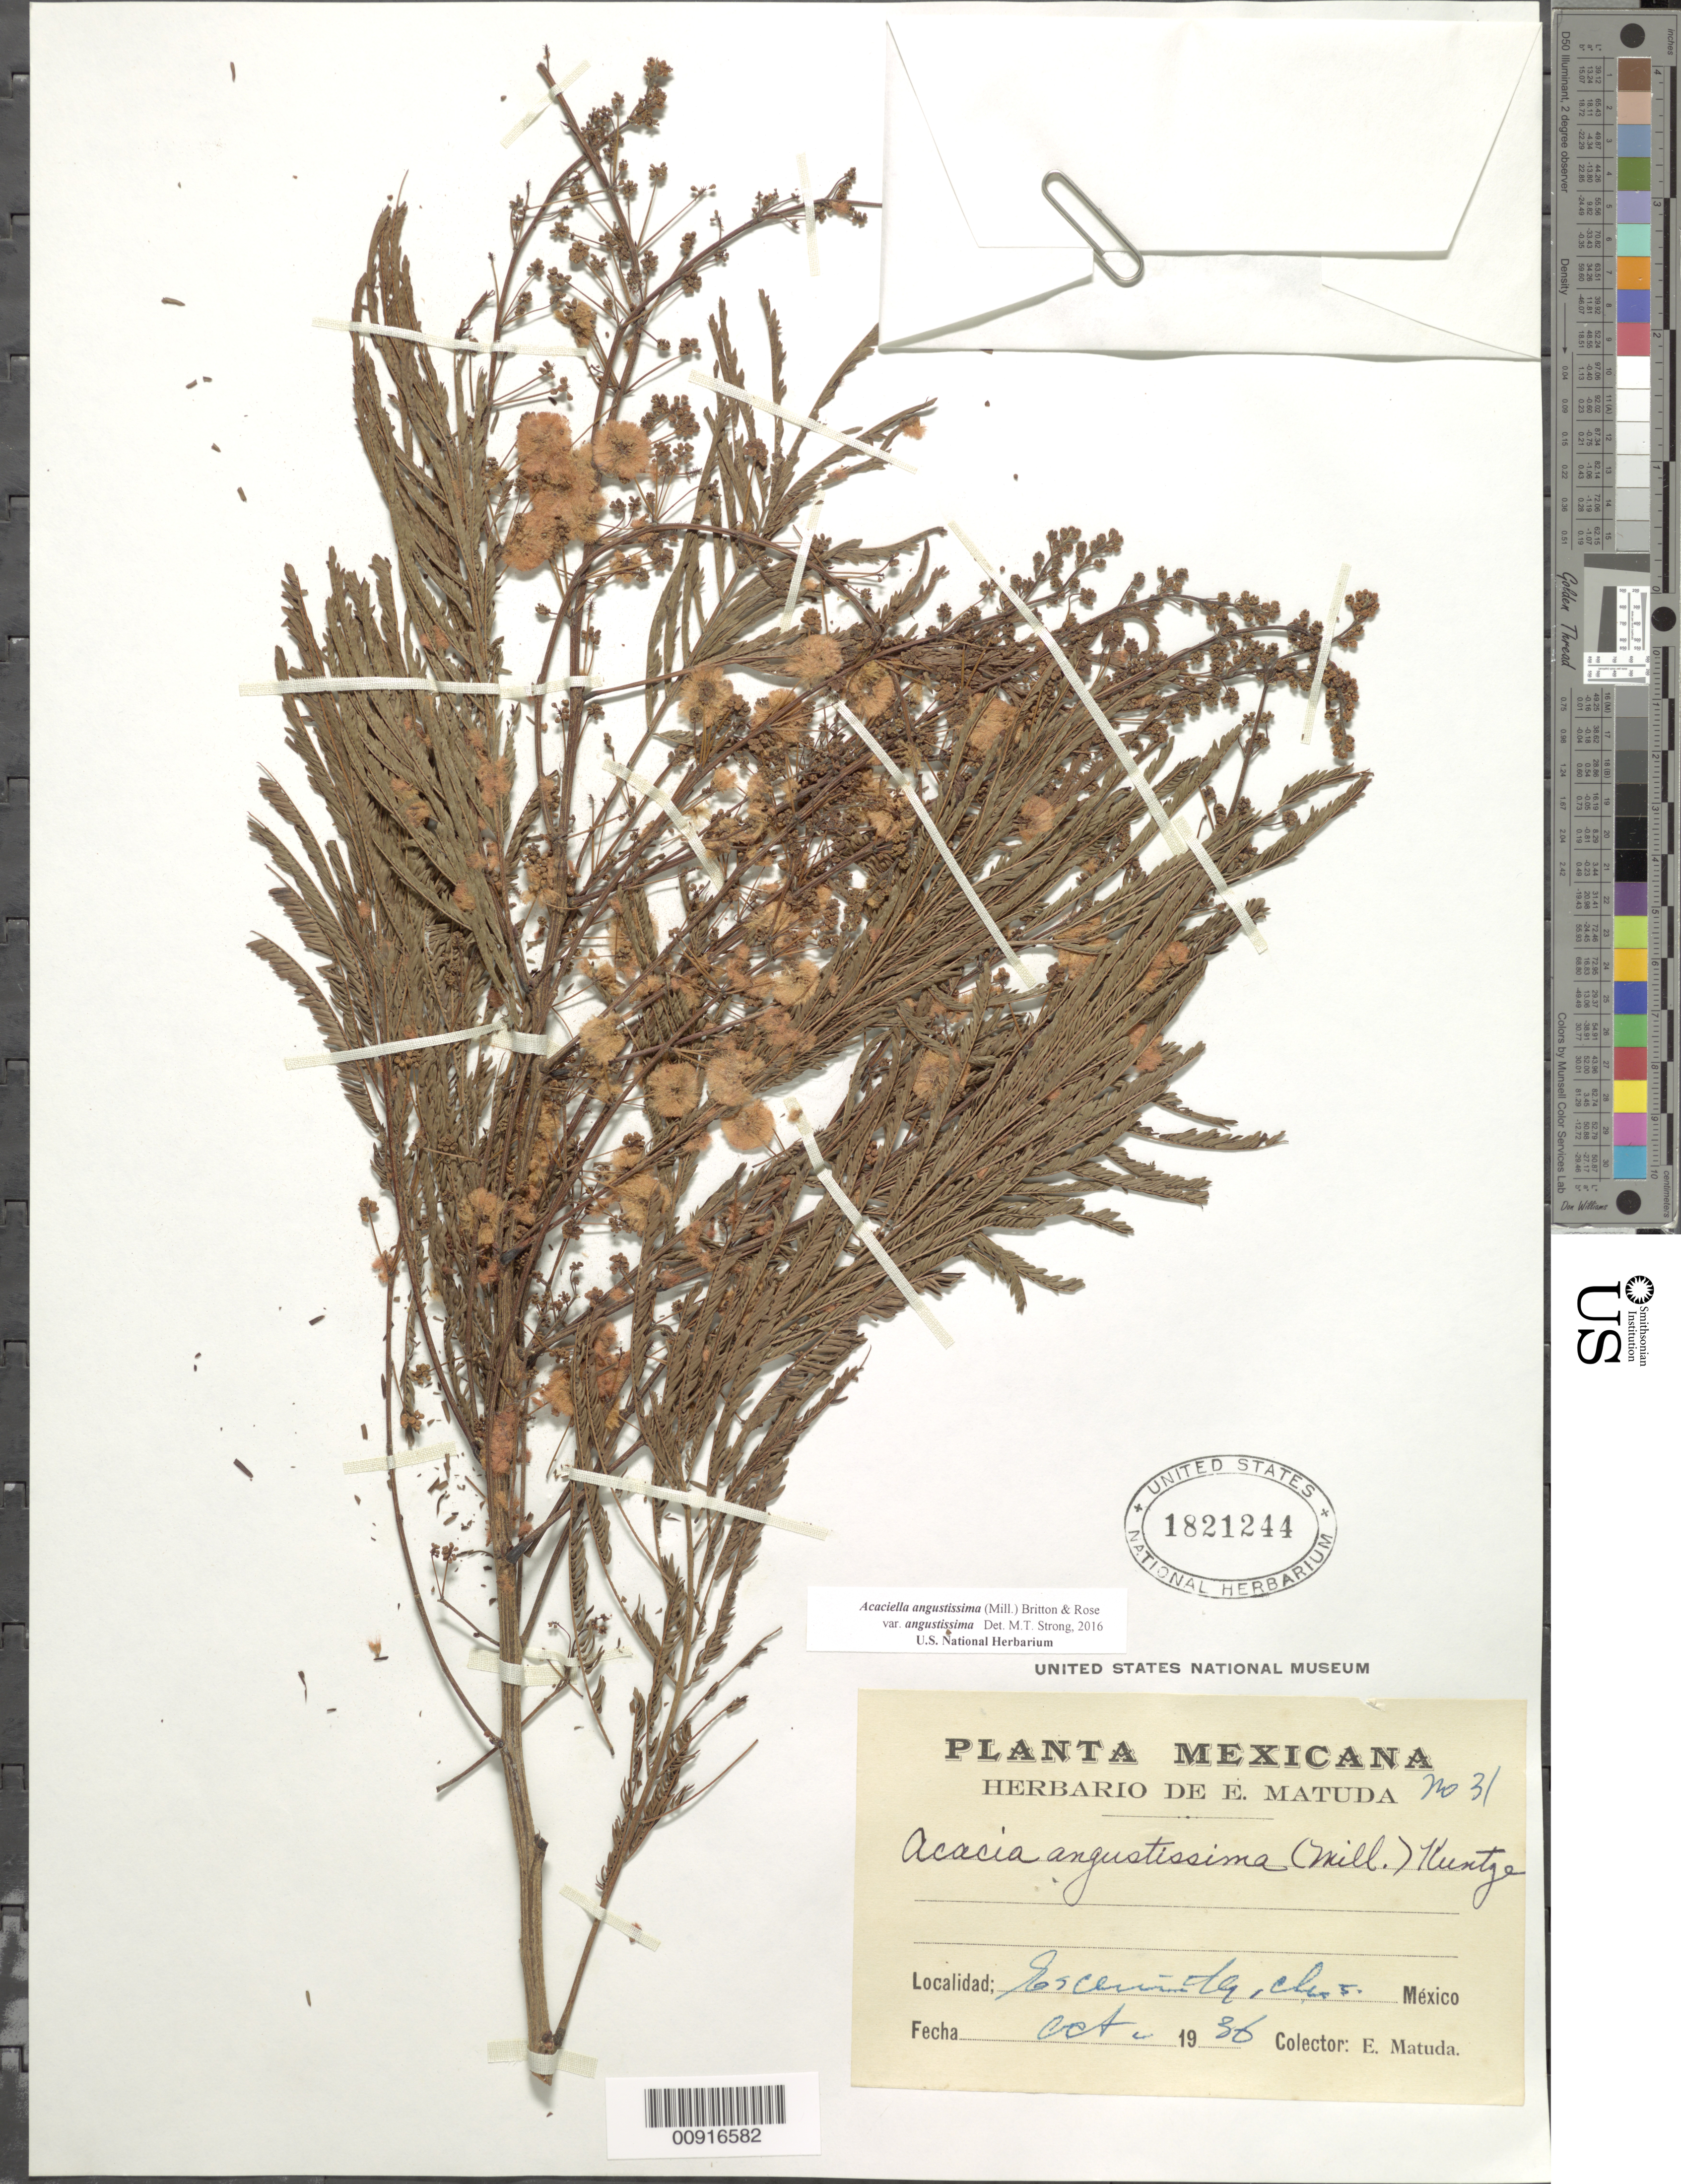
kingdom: Plantae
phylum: Tracheophyta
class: Magnoliopsida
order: Fabales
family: Fabaceae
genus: Acaciella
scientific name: Acaciella angustissima var. angustissima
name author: (Mill.) Britton & Rose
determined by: Strong, M. T., (US), Smithsonian Institution - National Museum of Natural History (UNITED STATES)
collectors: E. Matuda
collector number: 31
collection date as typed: Oct 1936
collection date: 1936-10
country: Mexico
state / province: Chiapas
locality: Escuintla, Chiapas.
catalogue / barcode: US 1821244